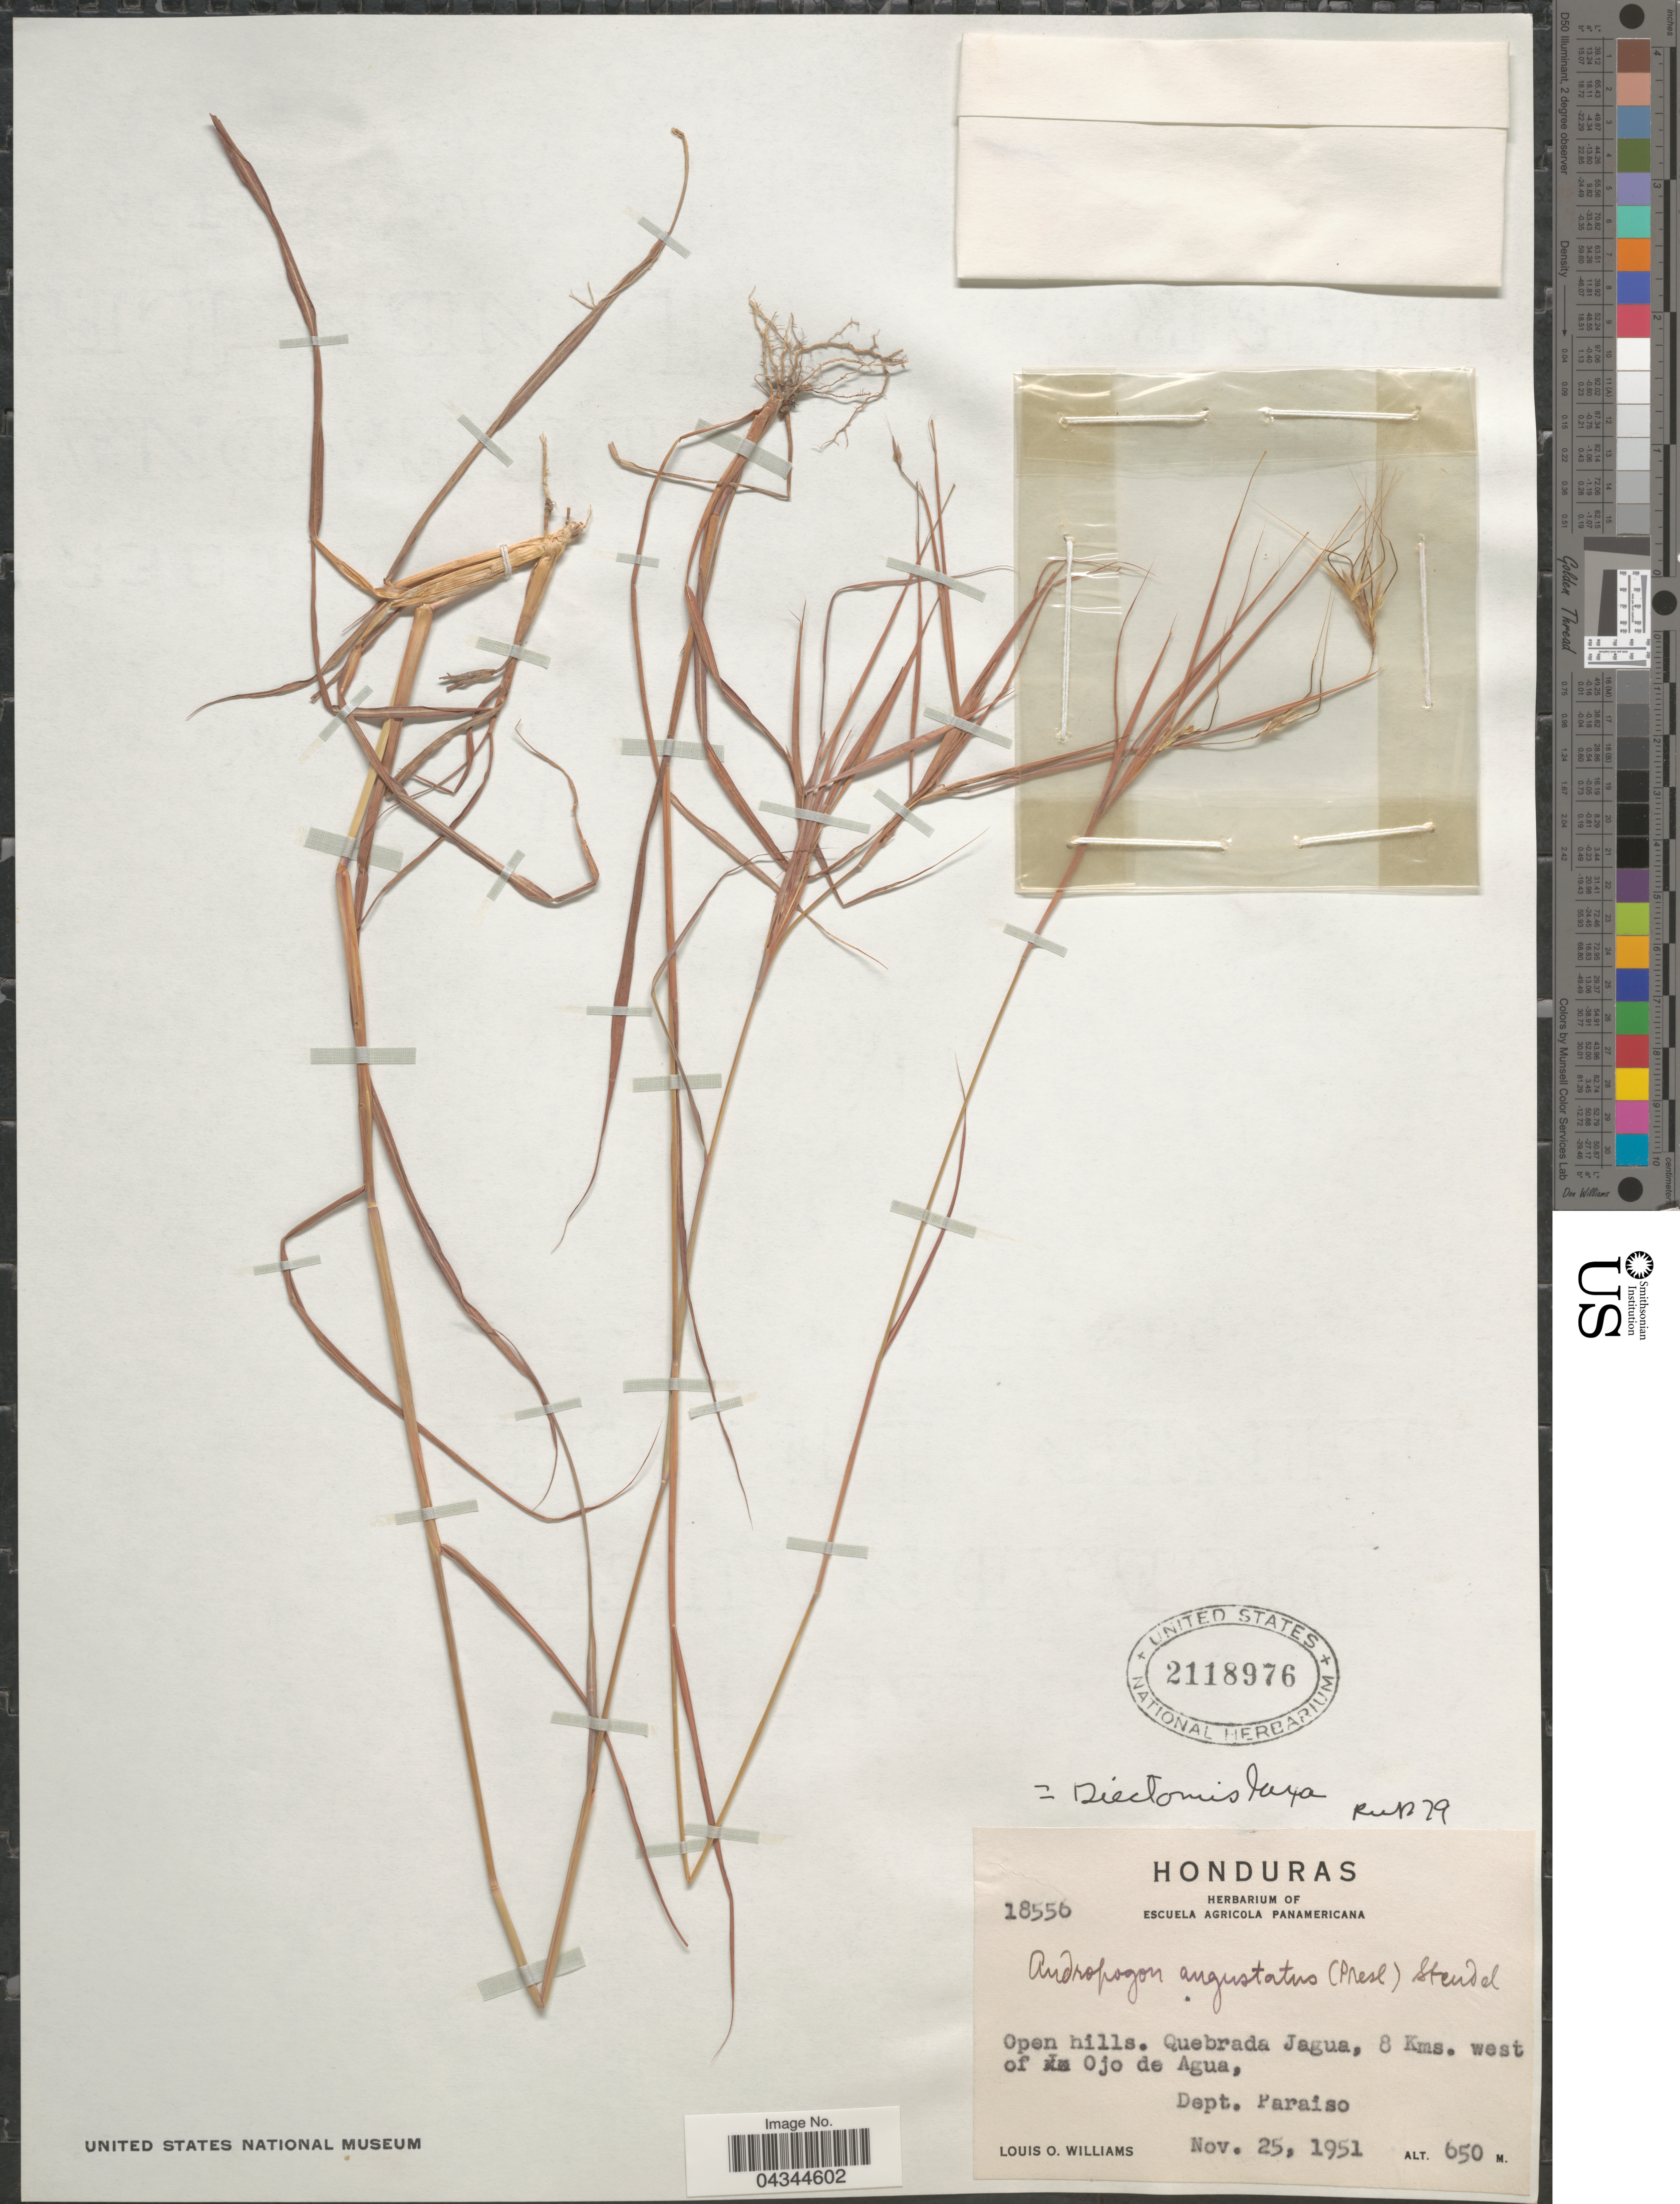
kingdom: Plantae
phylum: Tracheophyta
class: Liliopsida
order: Poales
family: Poaceae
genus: Andropogon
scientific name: Andropogon angustatus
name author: (J. Presl) Steud.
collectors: L. O. Williams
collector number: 18556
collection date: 1951-11-25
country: Honduras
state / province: El Paraiso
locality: Quebrada Jagua, 8 Kms. west of Ojo de Agua, Dept. Paraiso.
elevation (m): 650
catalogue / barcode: US 2118976